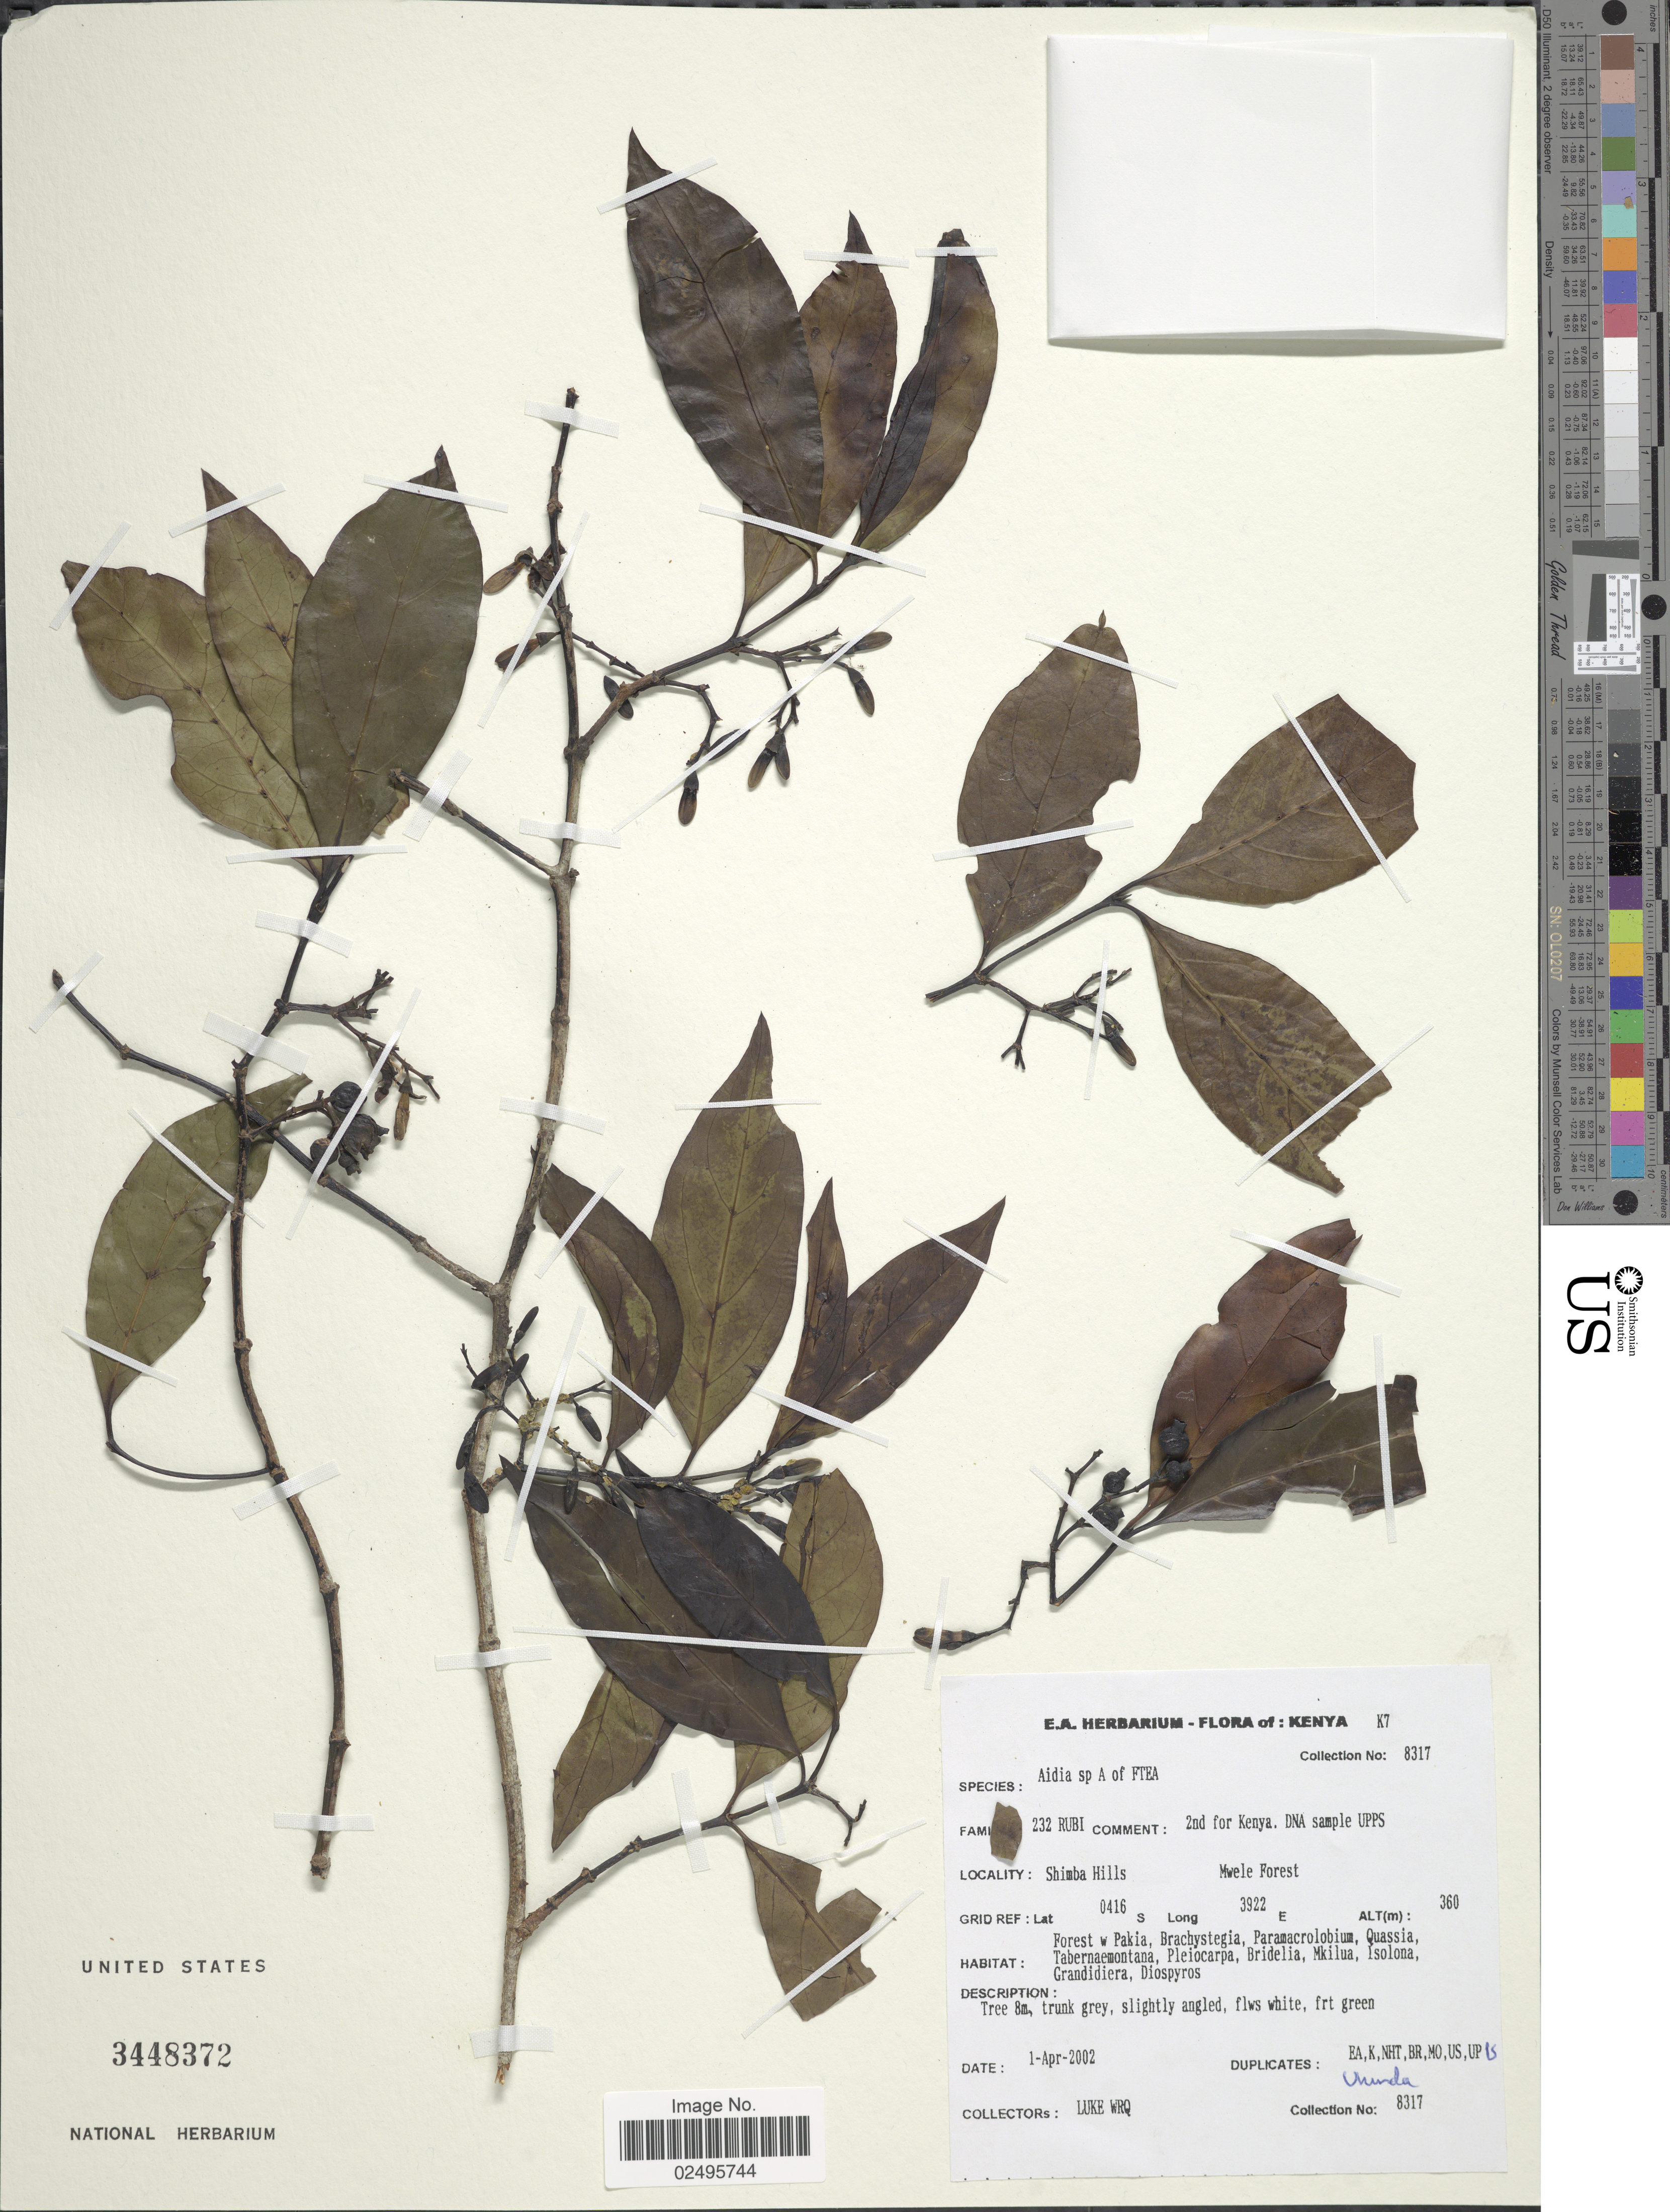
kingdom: Plantae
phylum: Tracheophyta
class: Magnoliopsida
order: Gentianales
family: Rubiaceae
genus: Aidia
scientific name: Aidia sp.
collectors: Q. Luke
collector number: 8317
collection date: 2002-04-01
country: Kenya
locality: K7. Shimba Hills. Mwele Forest.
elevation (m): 360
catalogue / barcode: US 3448372